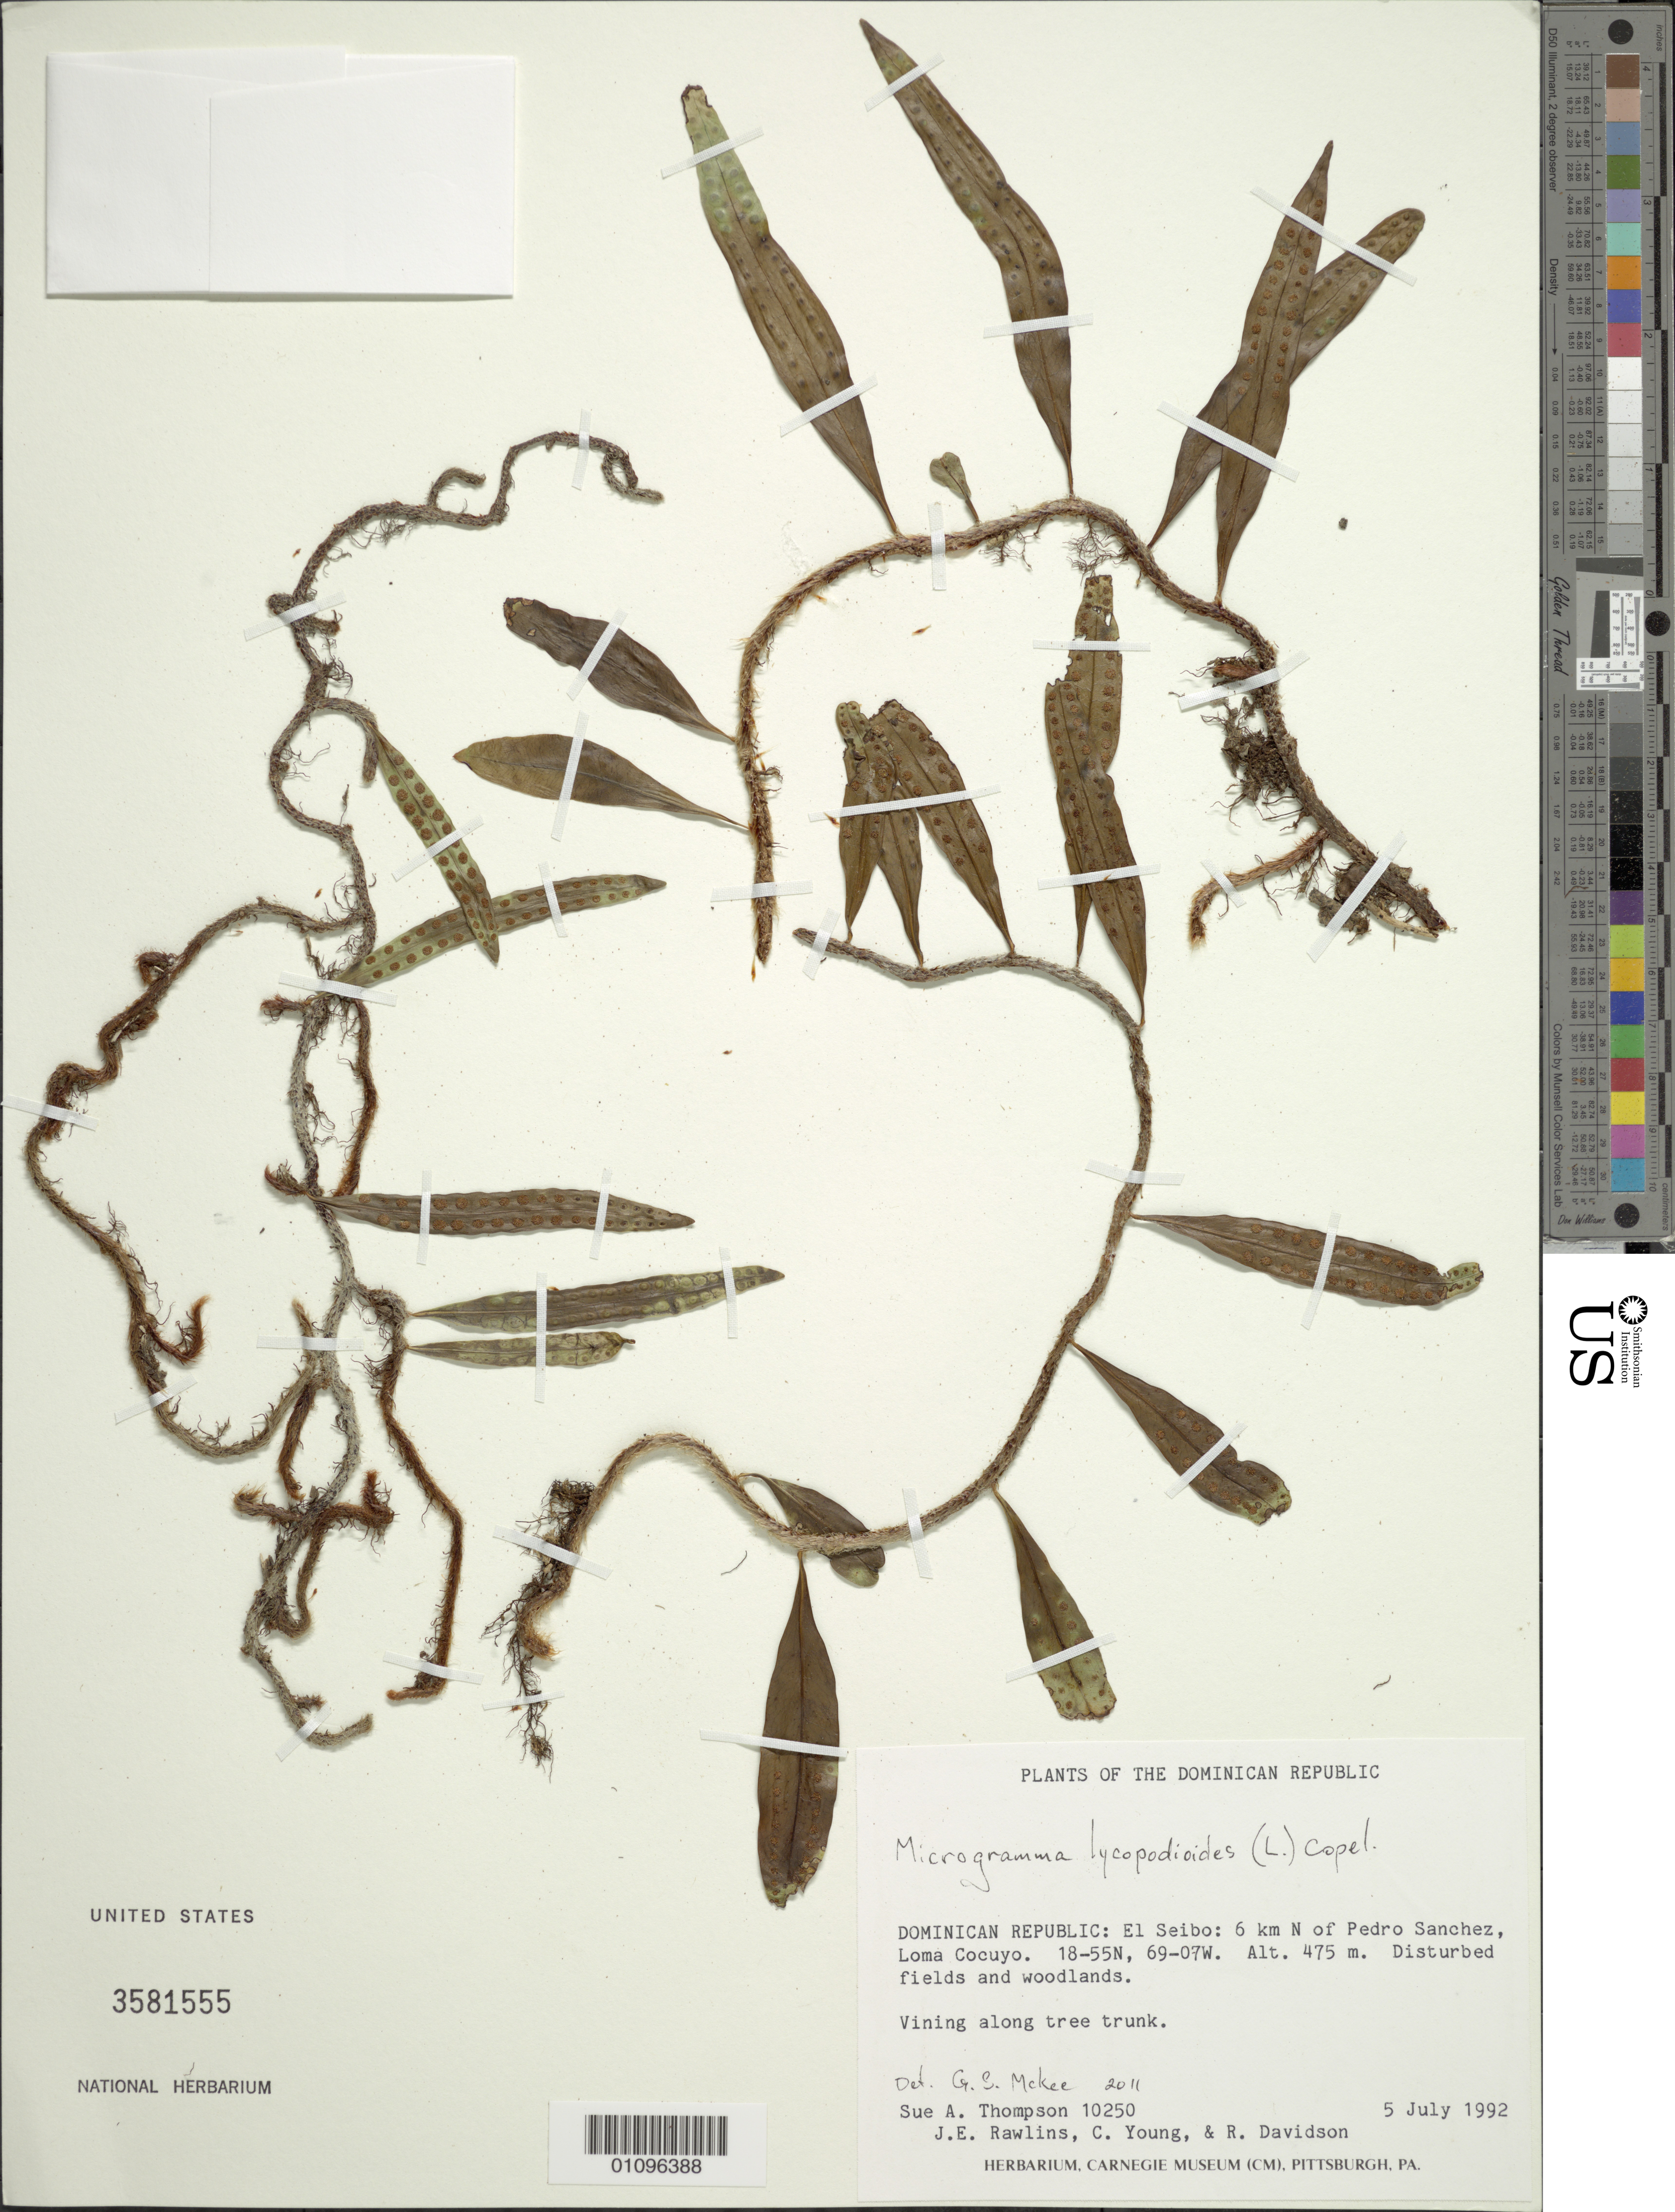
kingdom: Plantae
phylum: Tracheophyta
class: Polypodiopsida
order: Polypodiales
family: Polypodiaceae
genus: Microgramma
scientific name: Microgramma lycopodioides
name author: (L.) Copel.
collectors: S. A. Thompson, J. Rawlins, C. Young & R. Davidson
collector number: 10250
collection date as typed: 05 Jul 1992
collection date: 1992-07-05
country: Dominican Republic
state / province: El Seibo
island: Hispaniola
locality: Loma Cocuyo, 6 km N of Pedro Sanches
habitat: Disturbed fields and woodlands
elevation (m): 475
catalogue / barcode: US 3581555